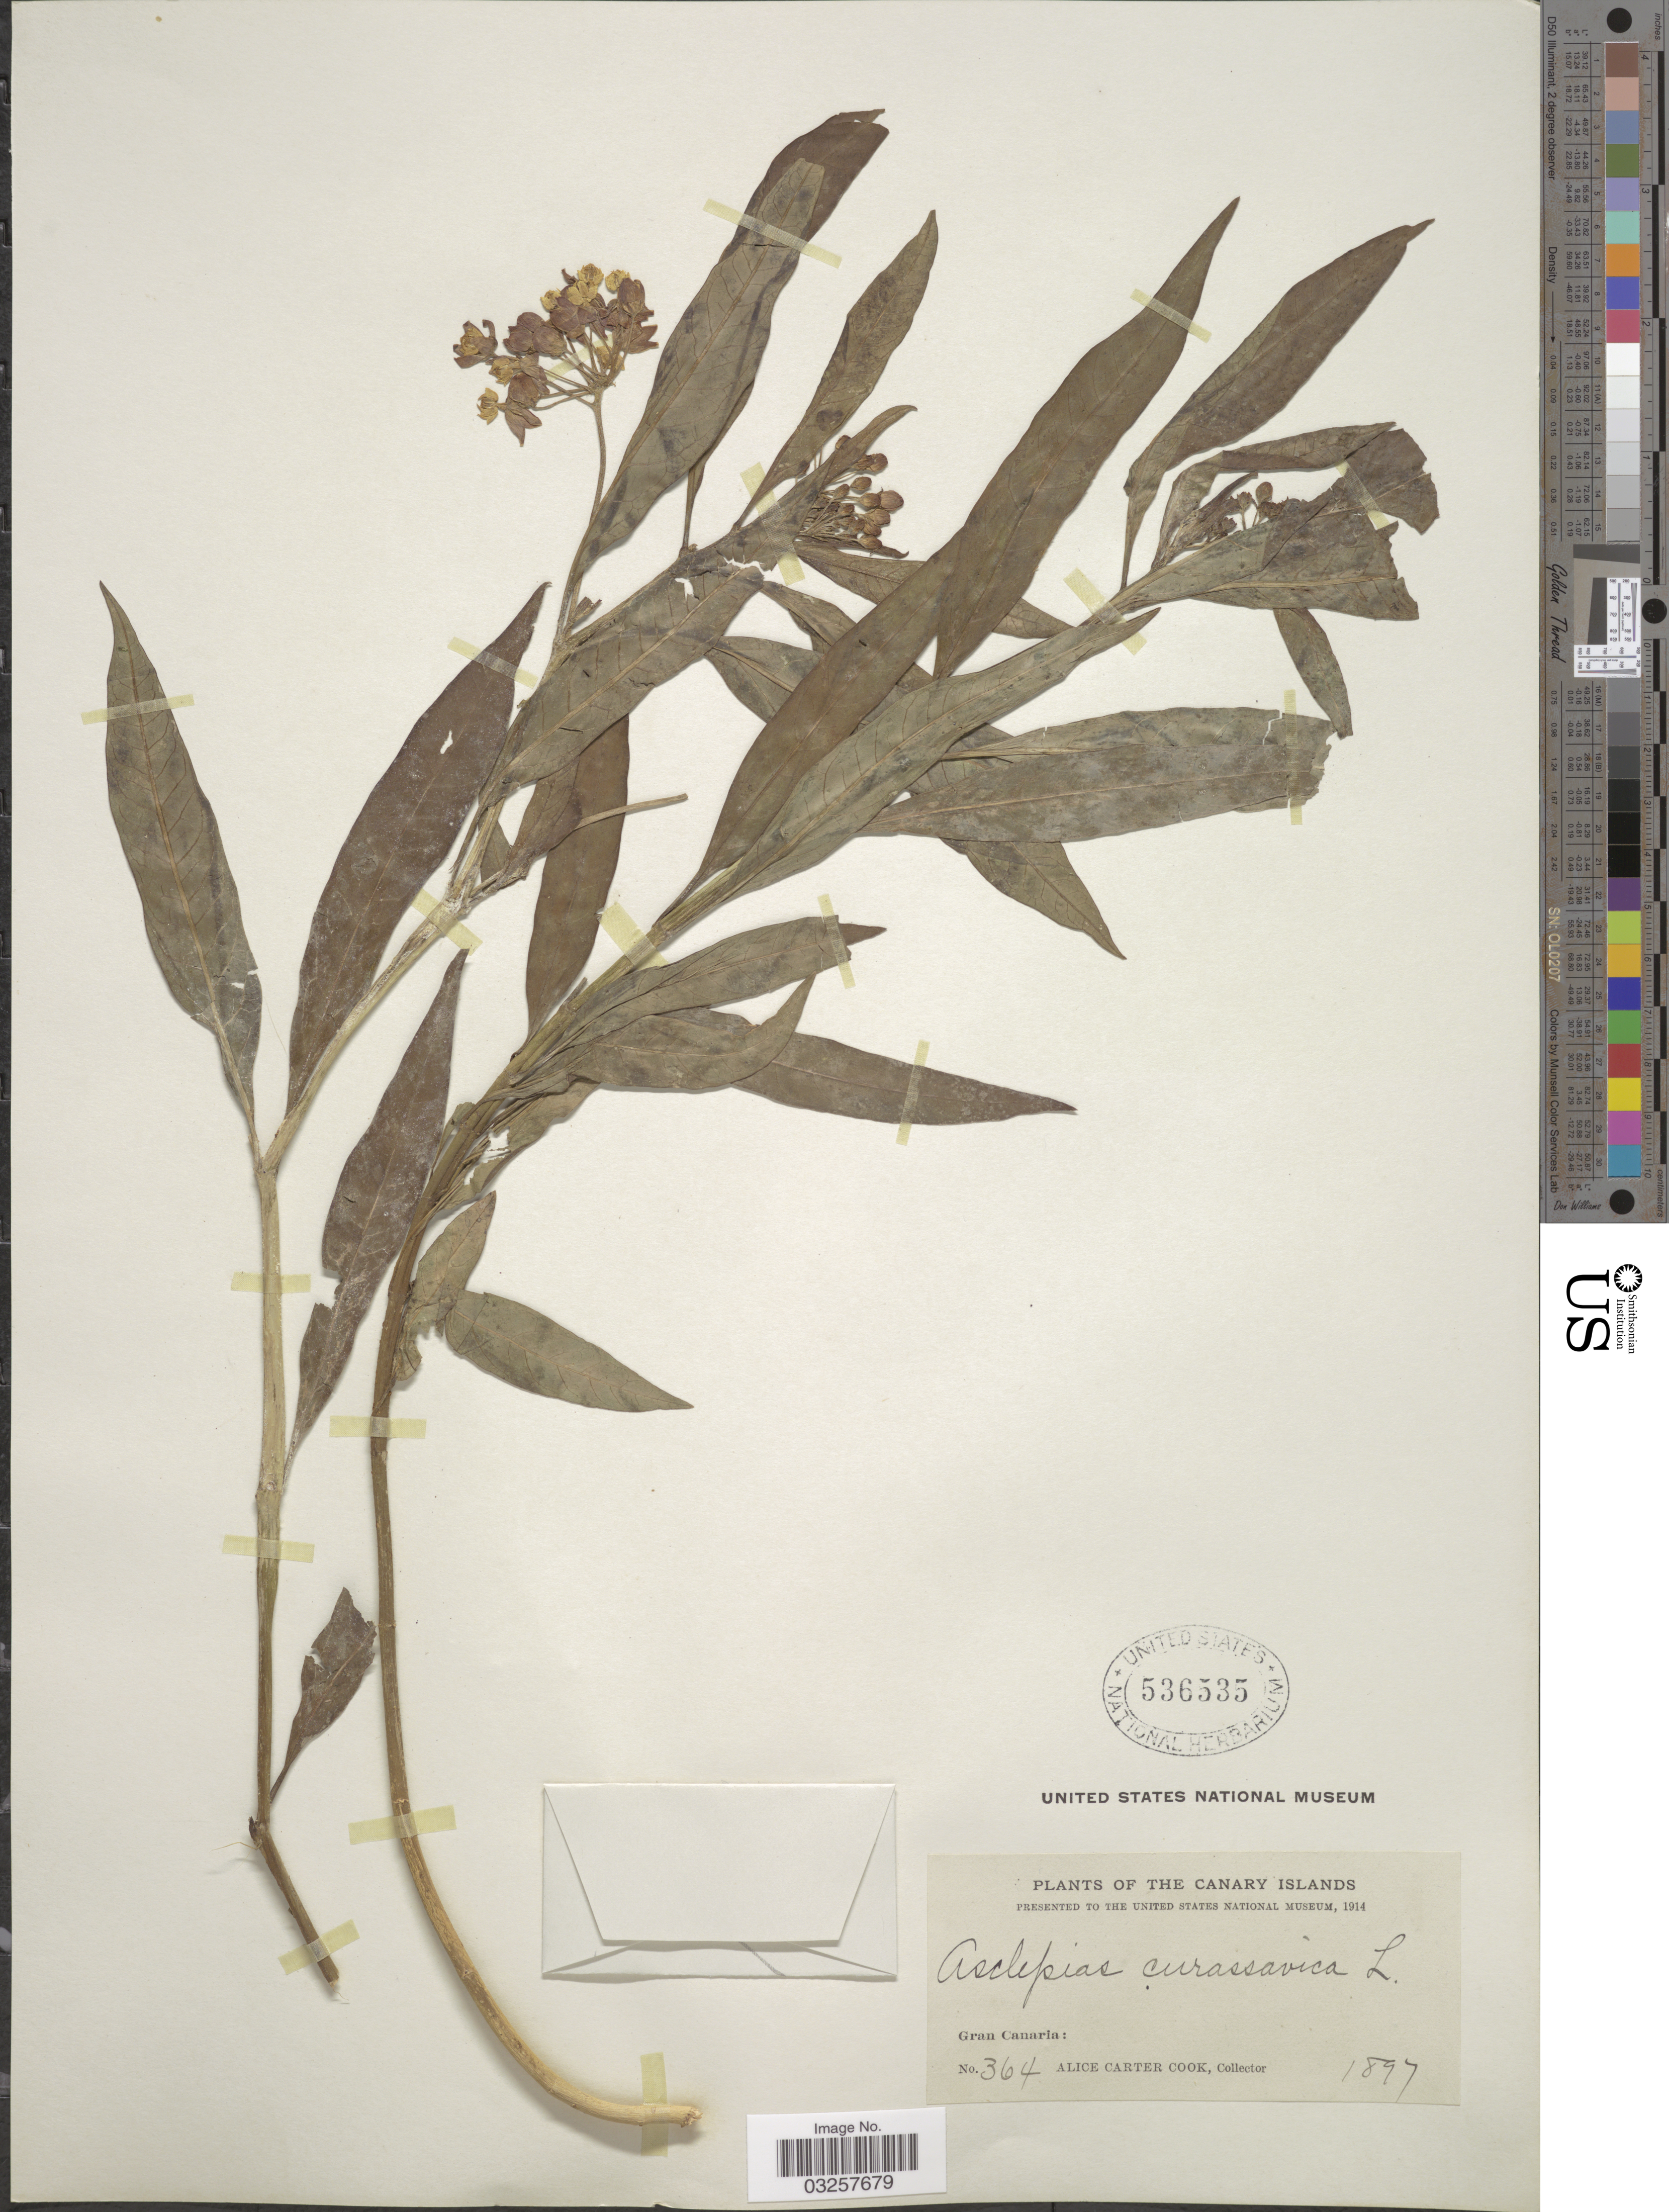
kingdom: Plantae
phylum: Tracheophyta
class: Magnoliopsida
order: Gentianales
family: Apocynaceae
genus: Asclepias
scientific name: Asclepias curassavica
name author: L.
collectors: Alice C. Cook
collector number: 364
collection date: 1897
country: Spain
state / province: Canarias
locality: Canary Islands. Gran Canaria.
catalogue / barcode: US 536535